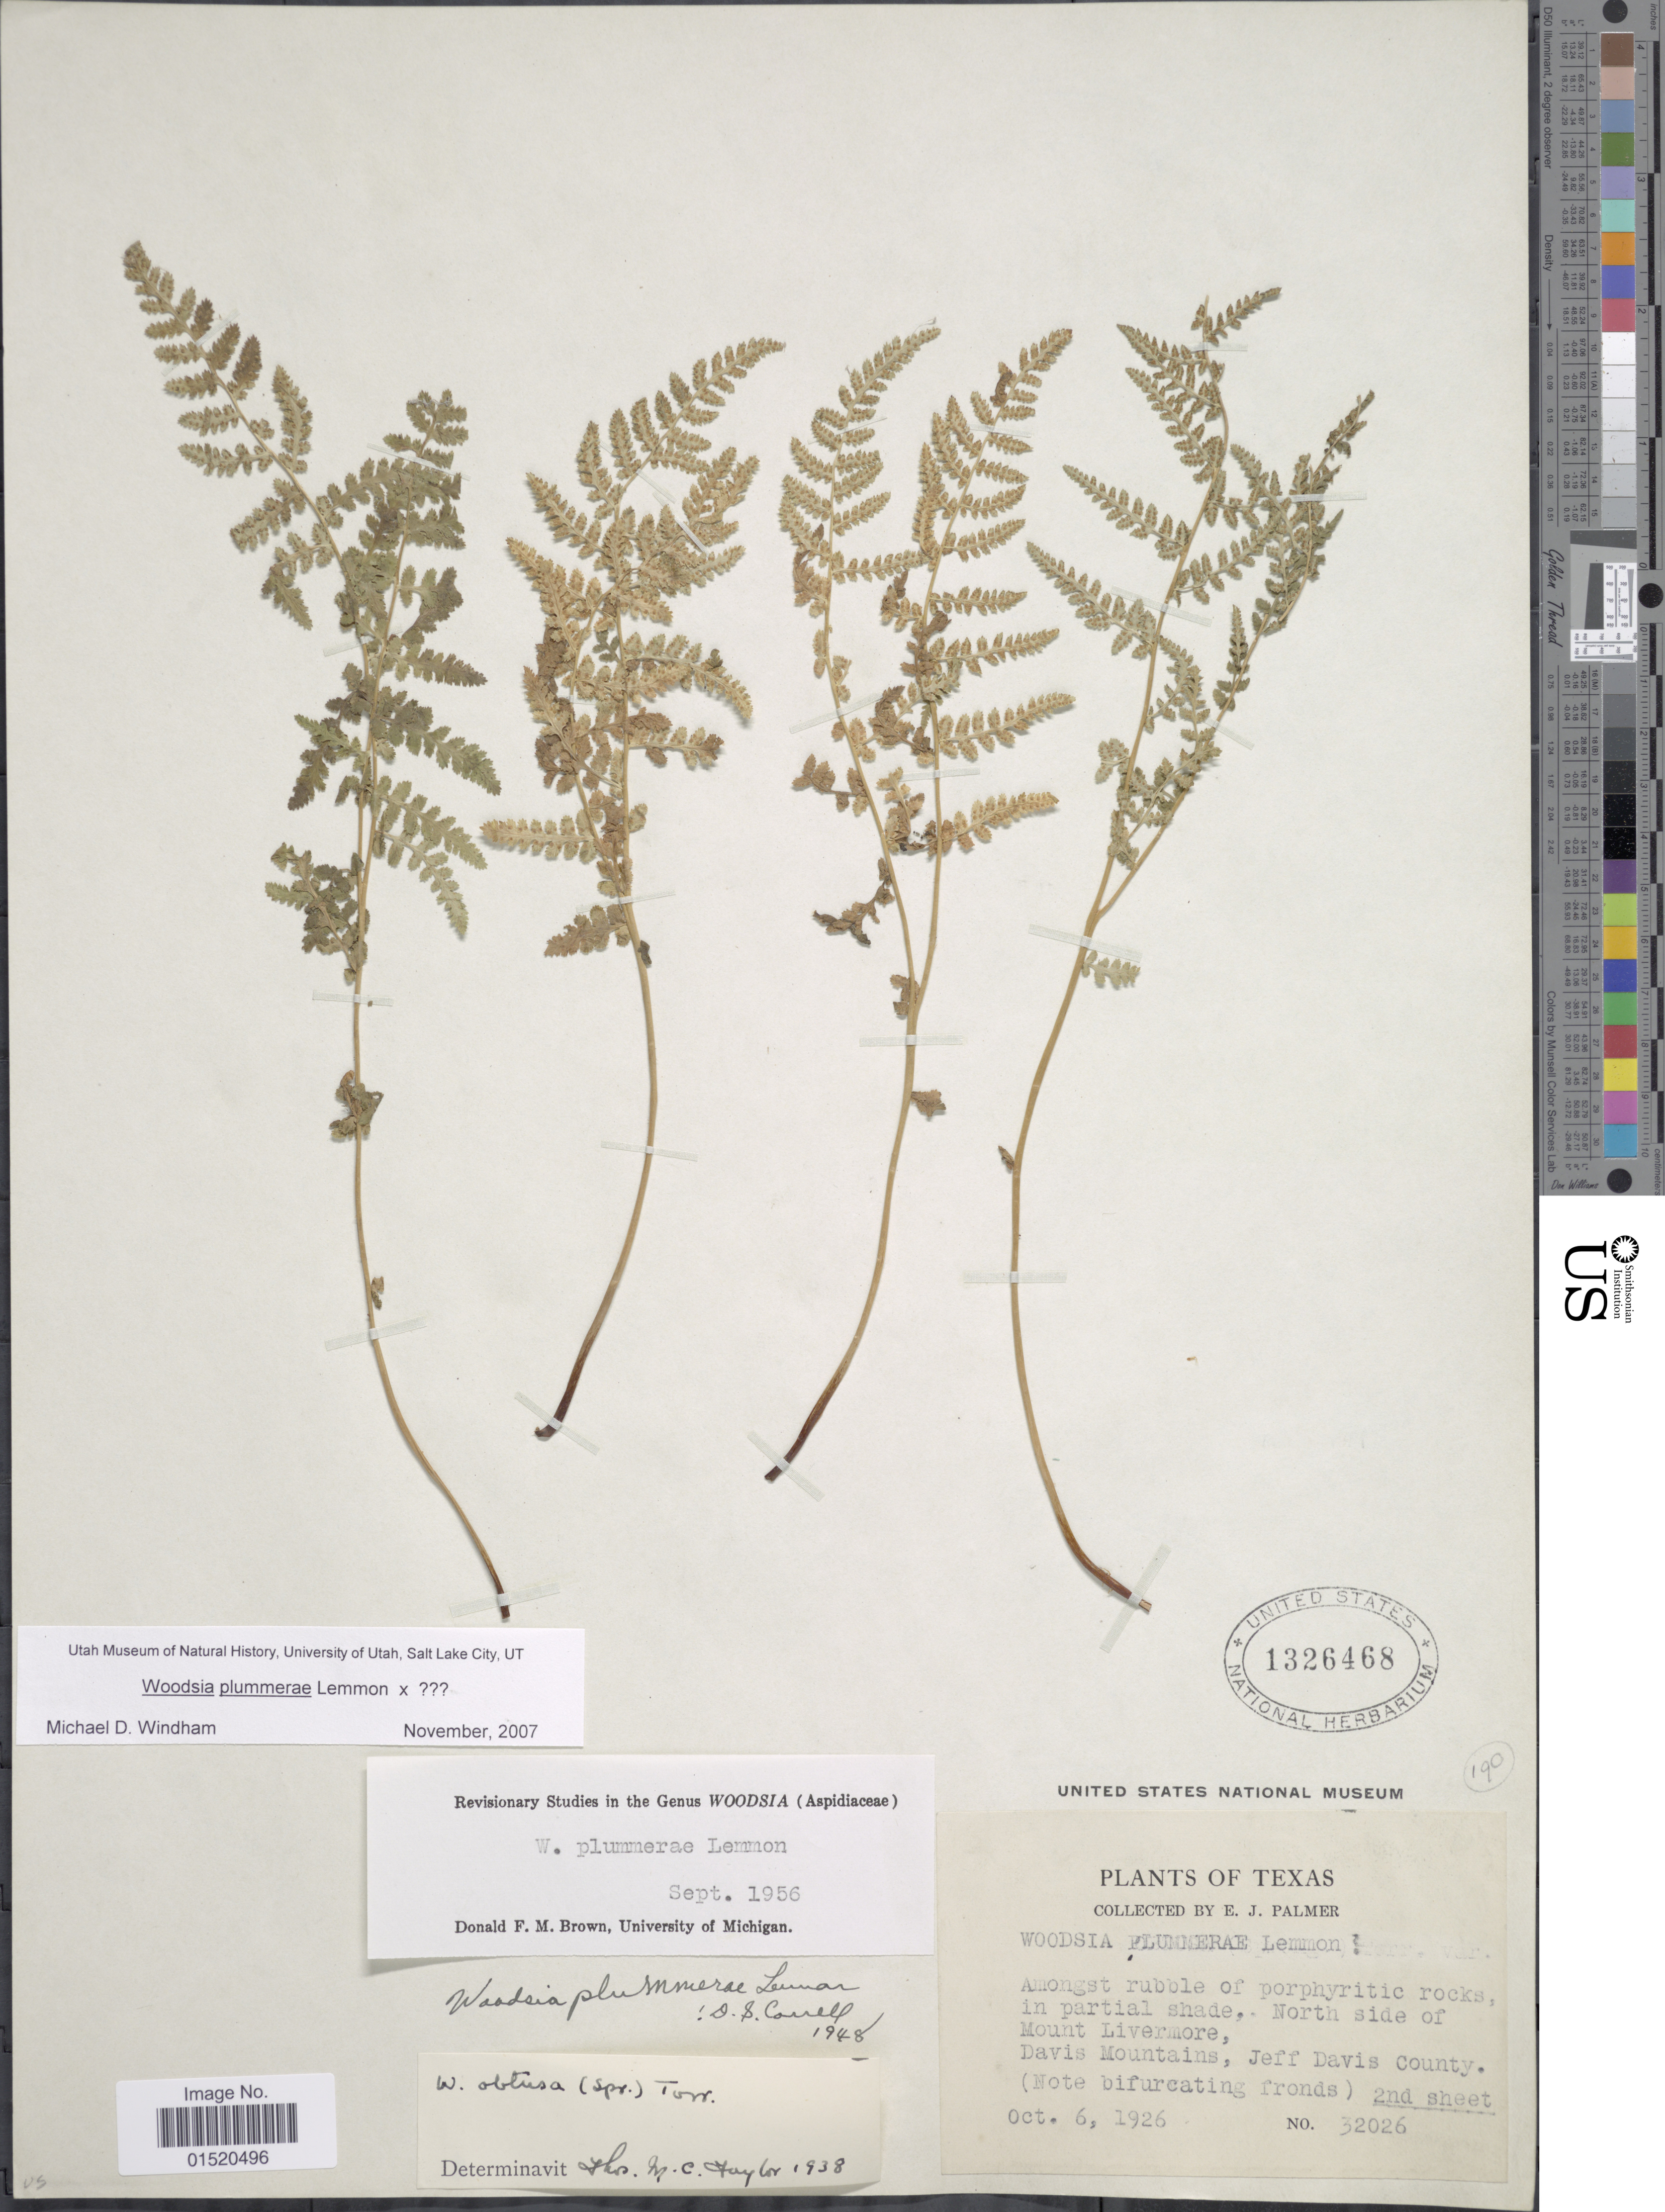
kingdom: Plantae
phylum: Tracheophyta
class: Polypodiopsida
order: Polypodiales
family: Woodsiaceae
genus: Woodsia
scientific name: Woodsia plummerae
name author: Lemmon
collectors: E. J. Palmer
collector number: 32026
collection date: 1926-10-06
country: United States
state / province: Texas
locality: North side of Mount Livermore, Davis Mountains, Jeff Davis County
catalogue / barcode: US 1326468